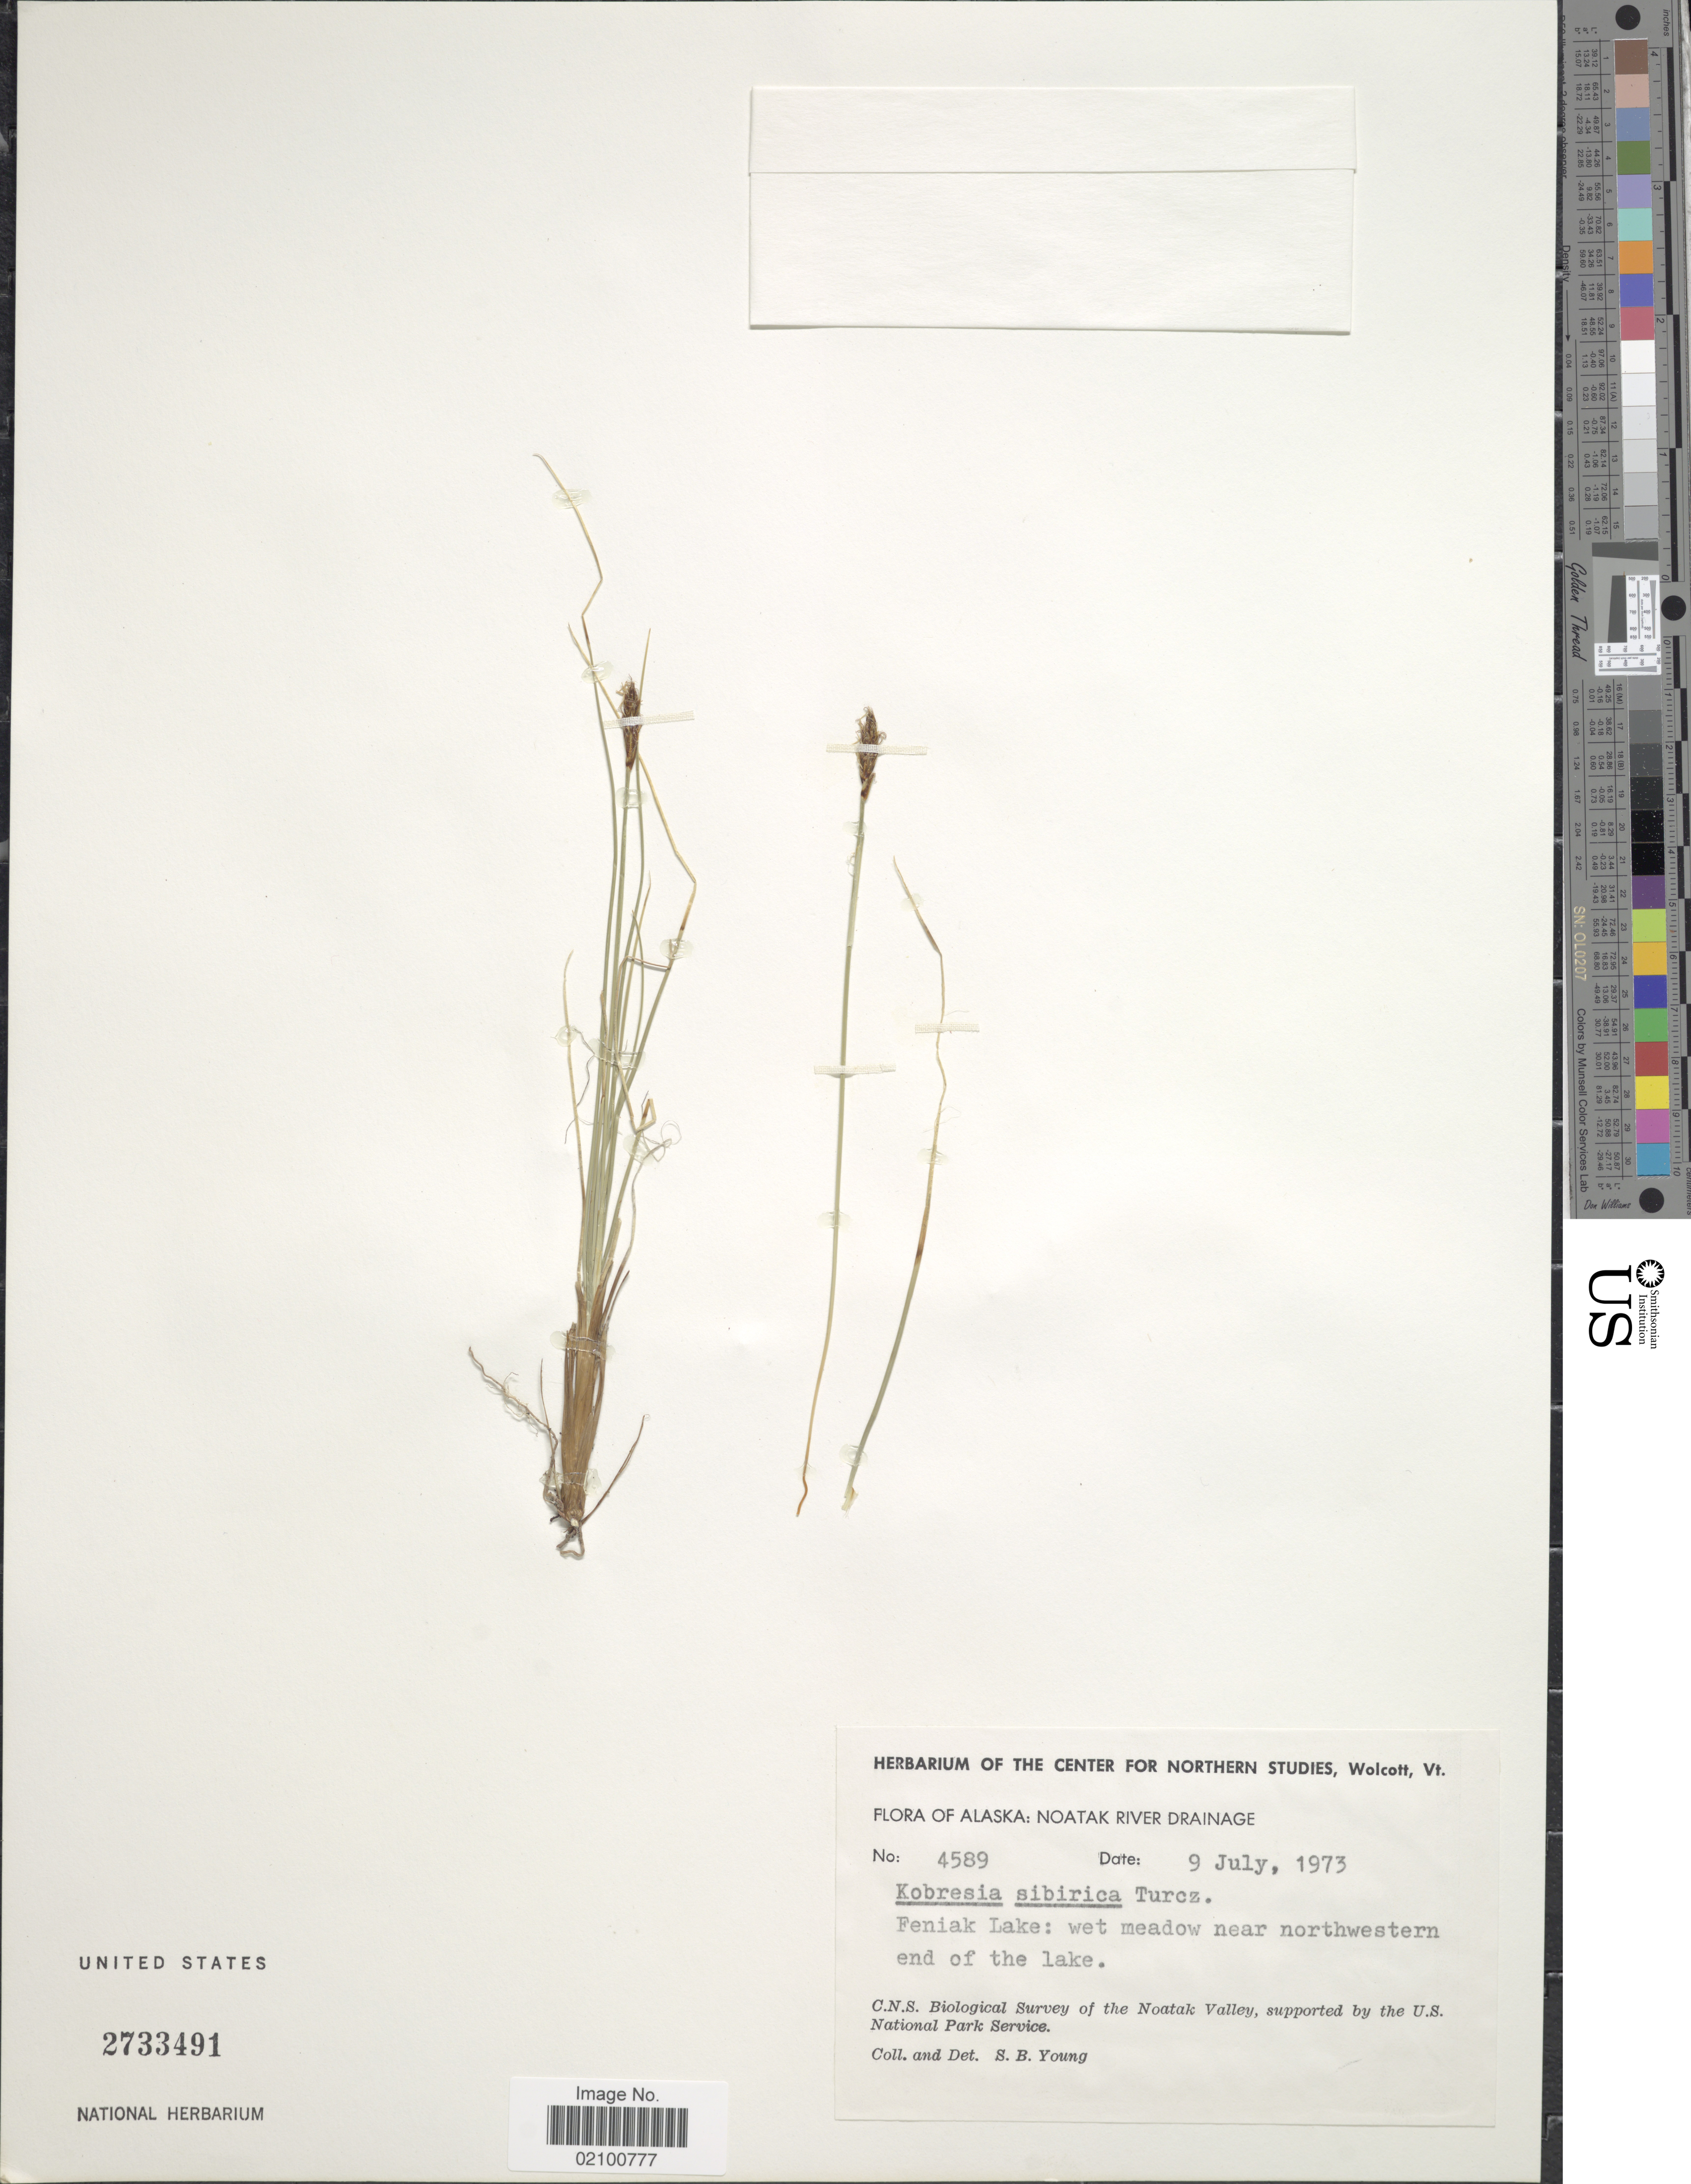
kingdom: Plantae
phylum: Tracheophyta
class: Liliopsida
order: Poales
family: Cyperaceae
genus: Carex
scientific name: Carex borealipolaris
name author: S.R. Zhang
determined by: Strong, M. T., (US), Smithsonian Institution - National Museum of Natural History (UNITED STATES)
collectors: S. Young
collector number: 4589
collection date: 1973-07-09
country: United States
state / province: Alaska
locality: Noatak River Drainage, Feniak Lake, northwestern end of the lake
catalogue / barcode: US 2733491